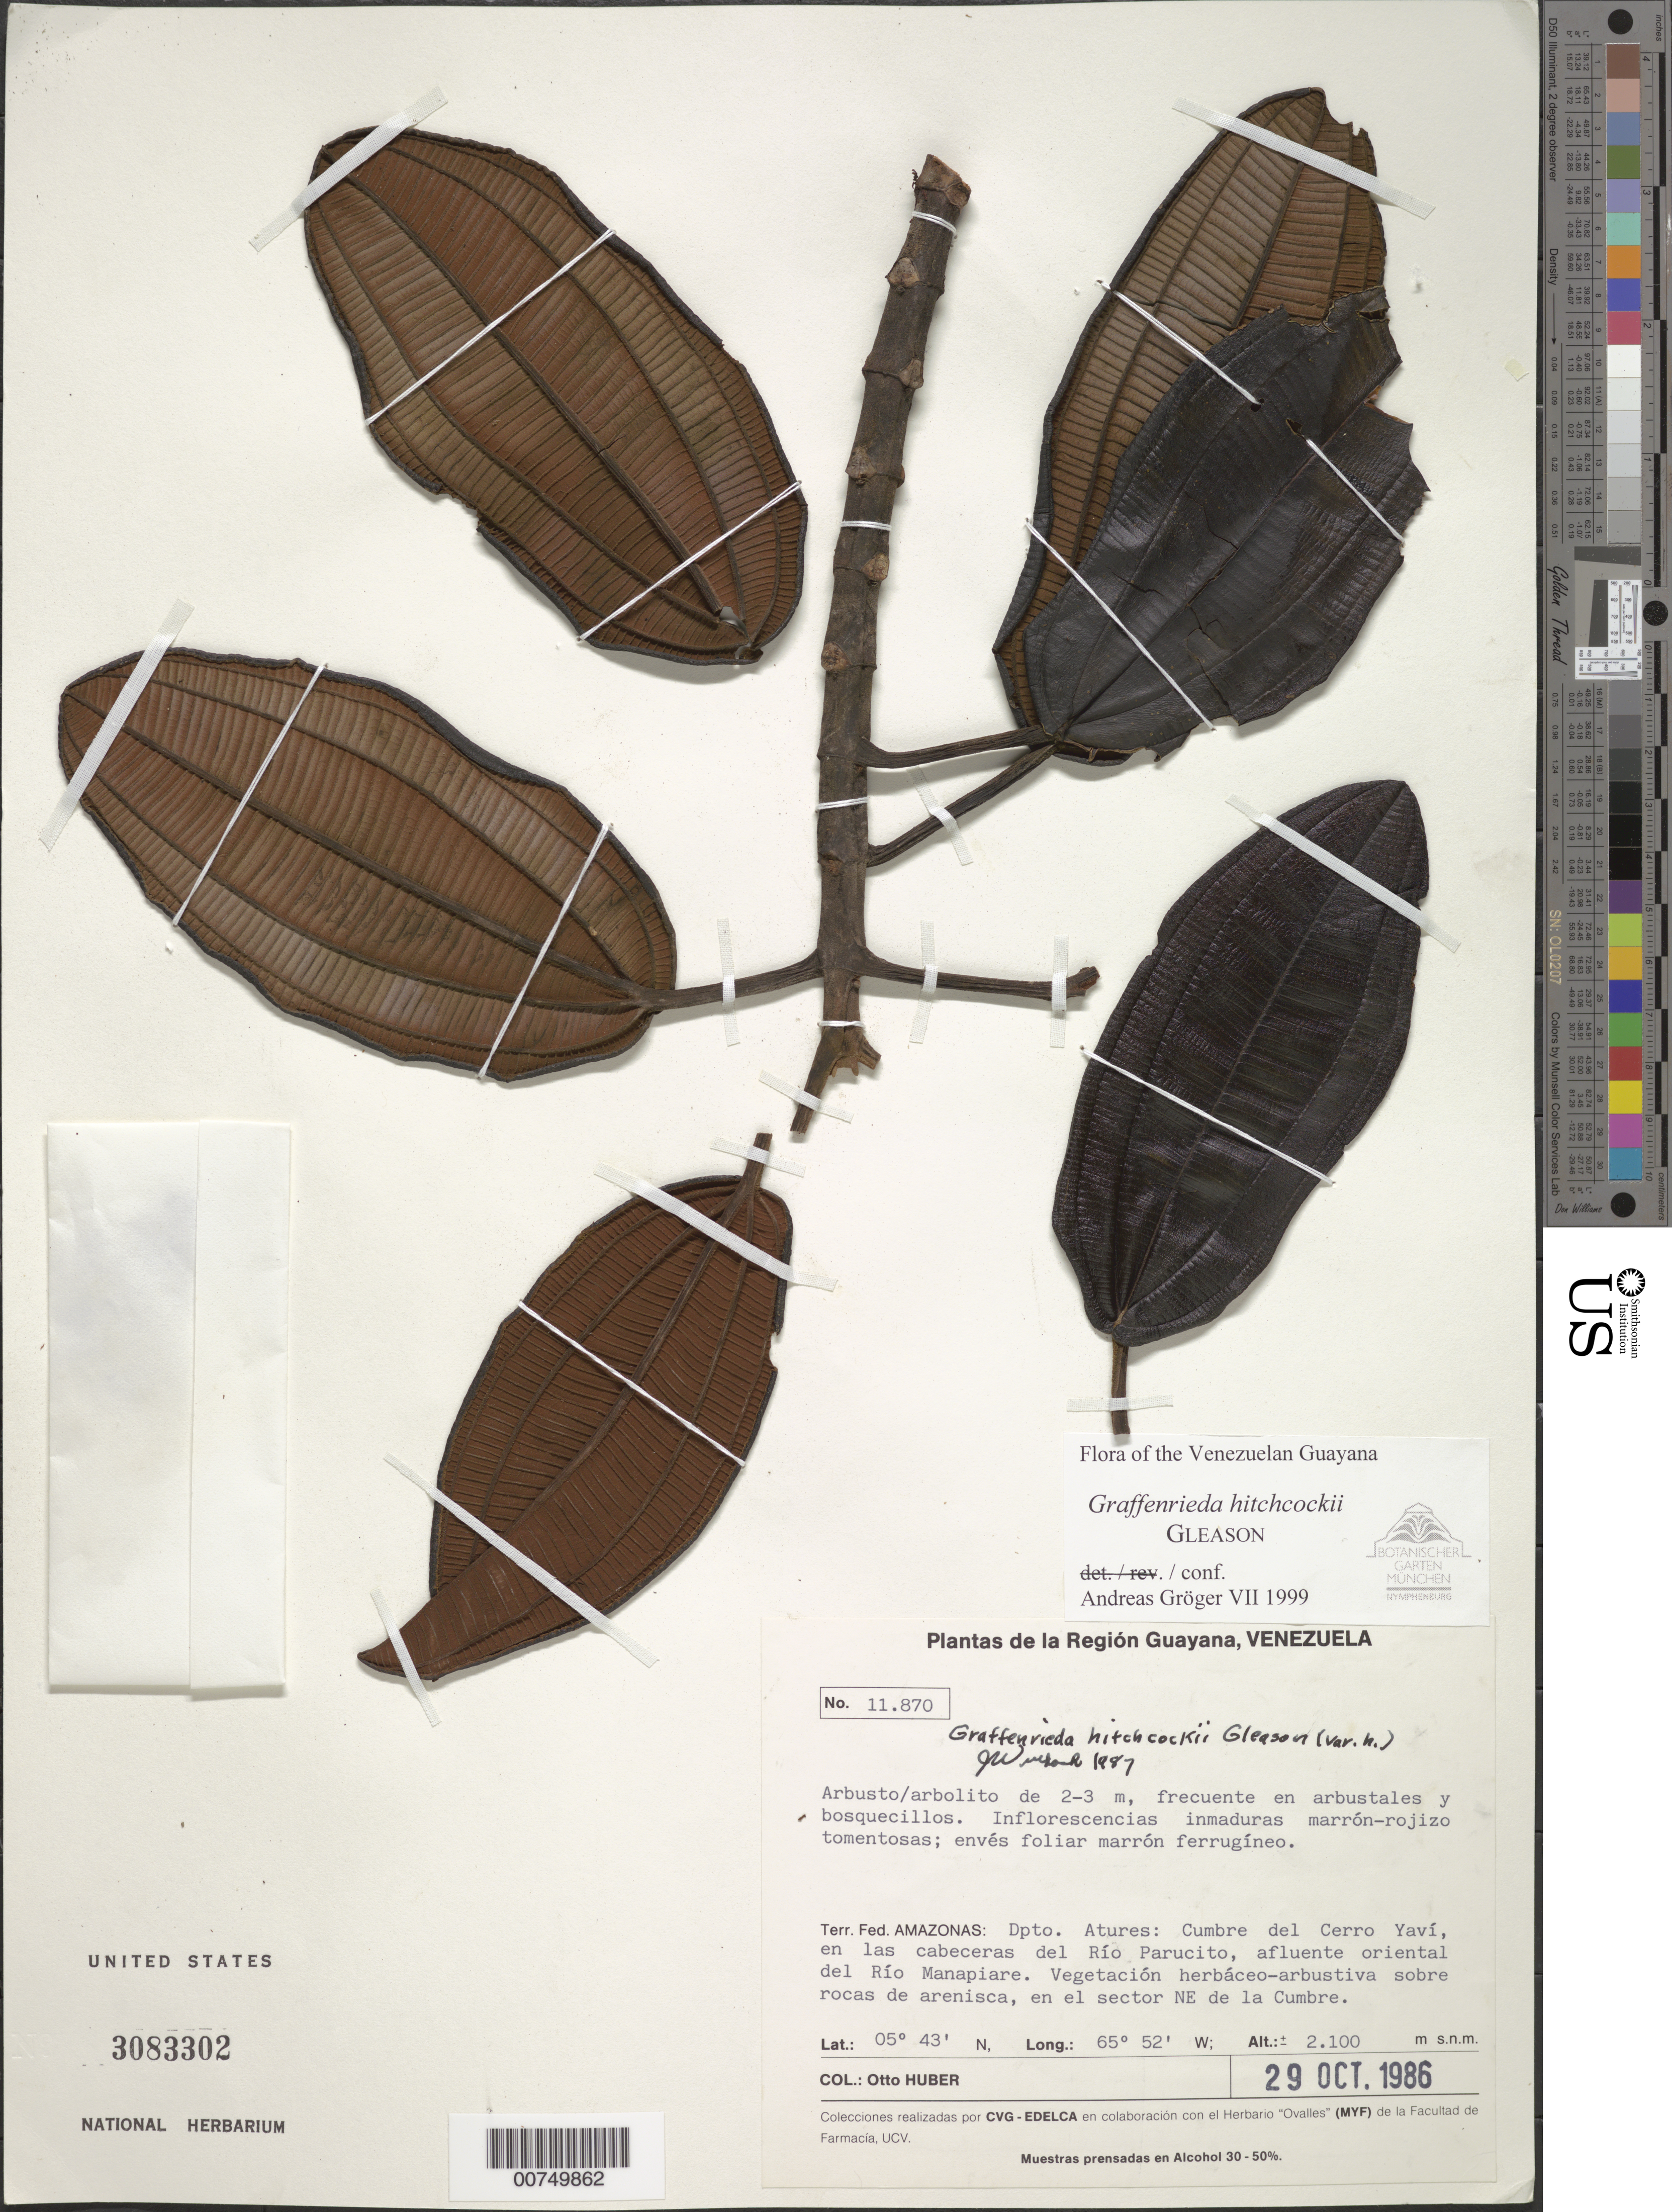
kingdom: Plantae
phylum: Tracheophyta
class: Magnoliopsida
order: Myrtales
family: Melastomataceae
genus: Graffenrieda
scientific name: Graffenrieda hitchcockii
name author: Gleason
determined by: Gröger, A.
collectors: O. Huber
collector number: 11870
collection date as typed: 29-Oct-86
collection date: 1986-10-29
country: Venezuela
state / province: Amazonas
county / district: Atures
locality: Cerro Yaví cumbre, cabeceras de Río Parucito (affl. Río Manapiare)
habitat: Arbustales y bosquecillos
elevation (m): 2100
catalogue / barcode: US 3083302